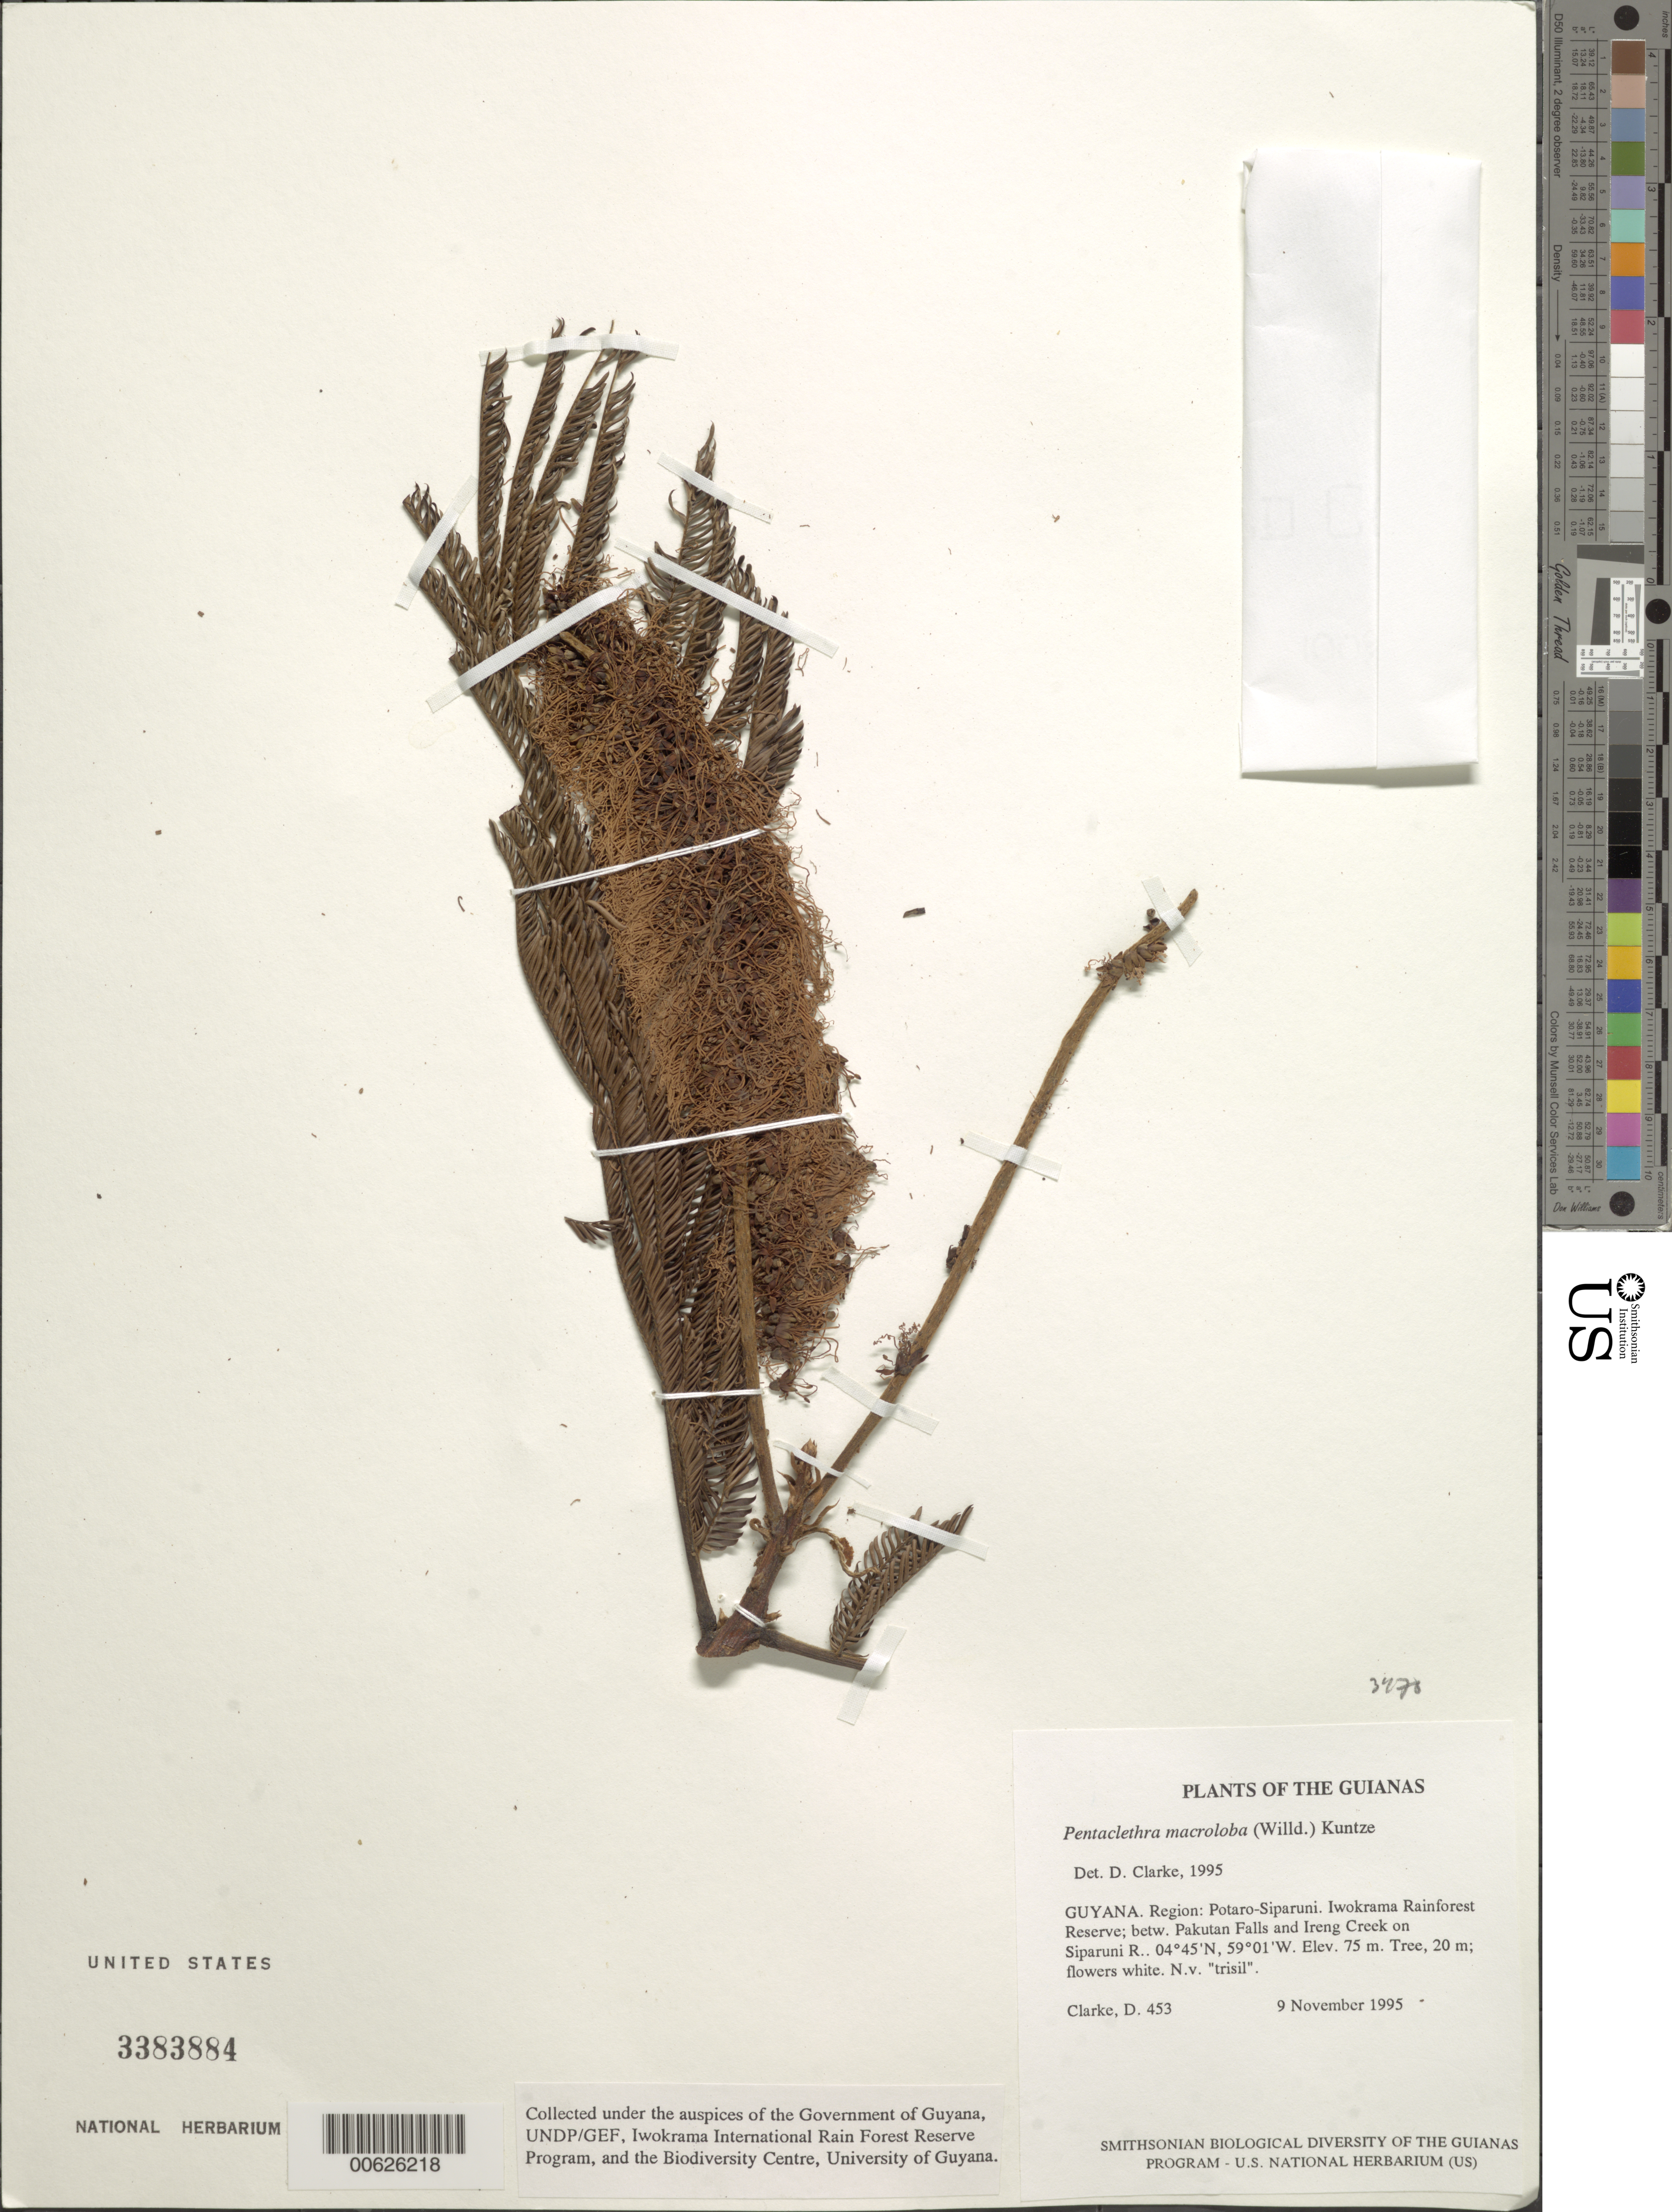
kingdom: Plantae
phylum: Tracheophyta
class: Magnoliopsida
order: Fabales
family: Fabaceae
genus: Pentaclethra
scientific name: Pentaclethra macroloba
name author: (Willd.) Kuntze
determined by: Barneby, Rupert C., (NY)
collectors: H. D. Clarke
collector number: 453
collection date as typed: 9 November 1995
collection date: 1995-11-09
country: Guyana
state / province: Potaro-Siparuni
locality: Iwokrama Rainforest Reserve; betw. Pakutau Falls and Ireng Creek on Siparuni R.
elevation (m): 75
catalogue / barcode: US 3383884